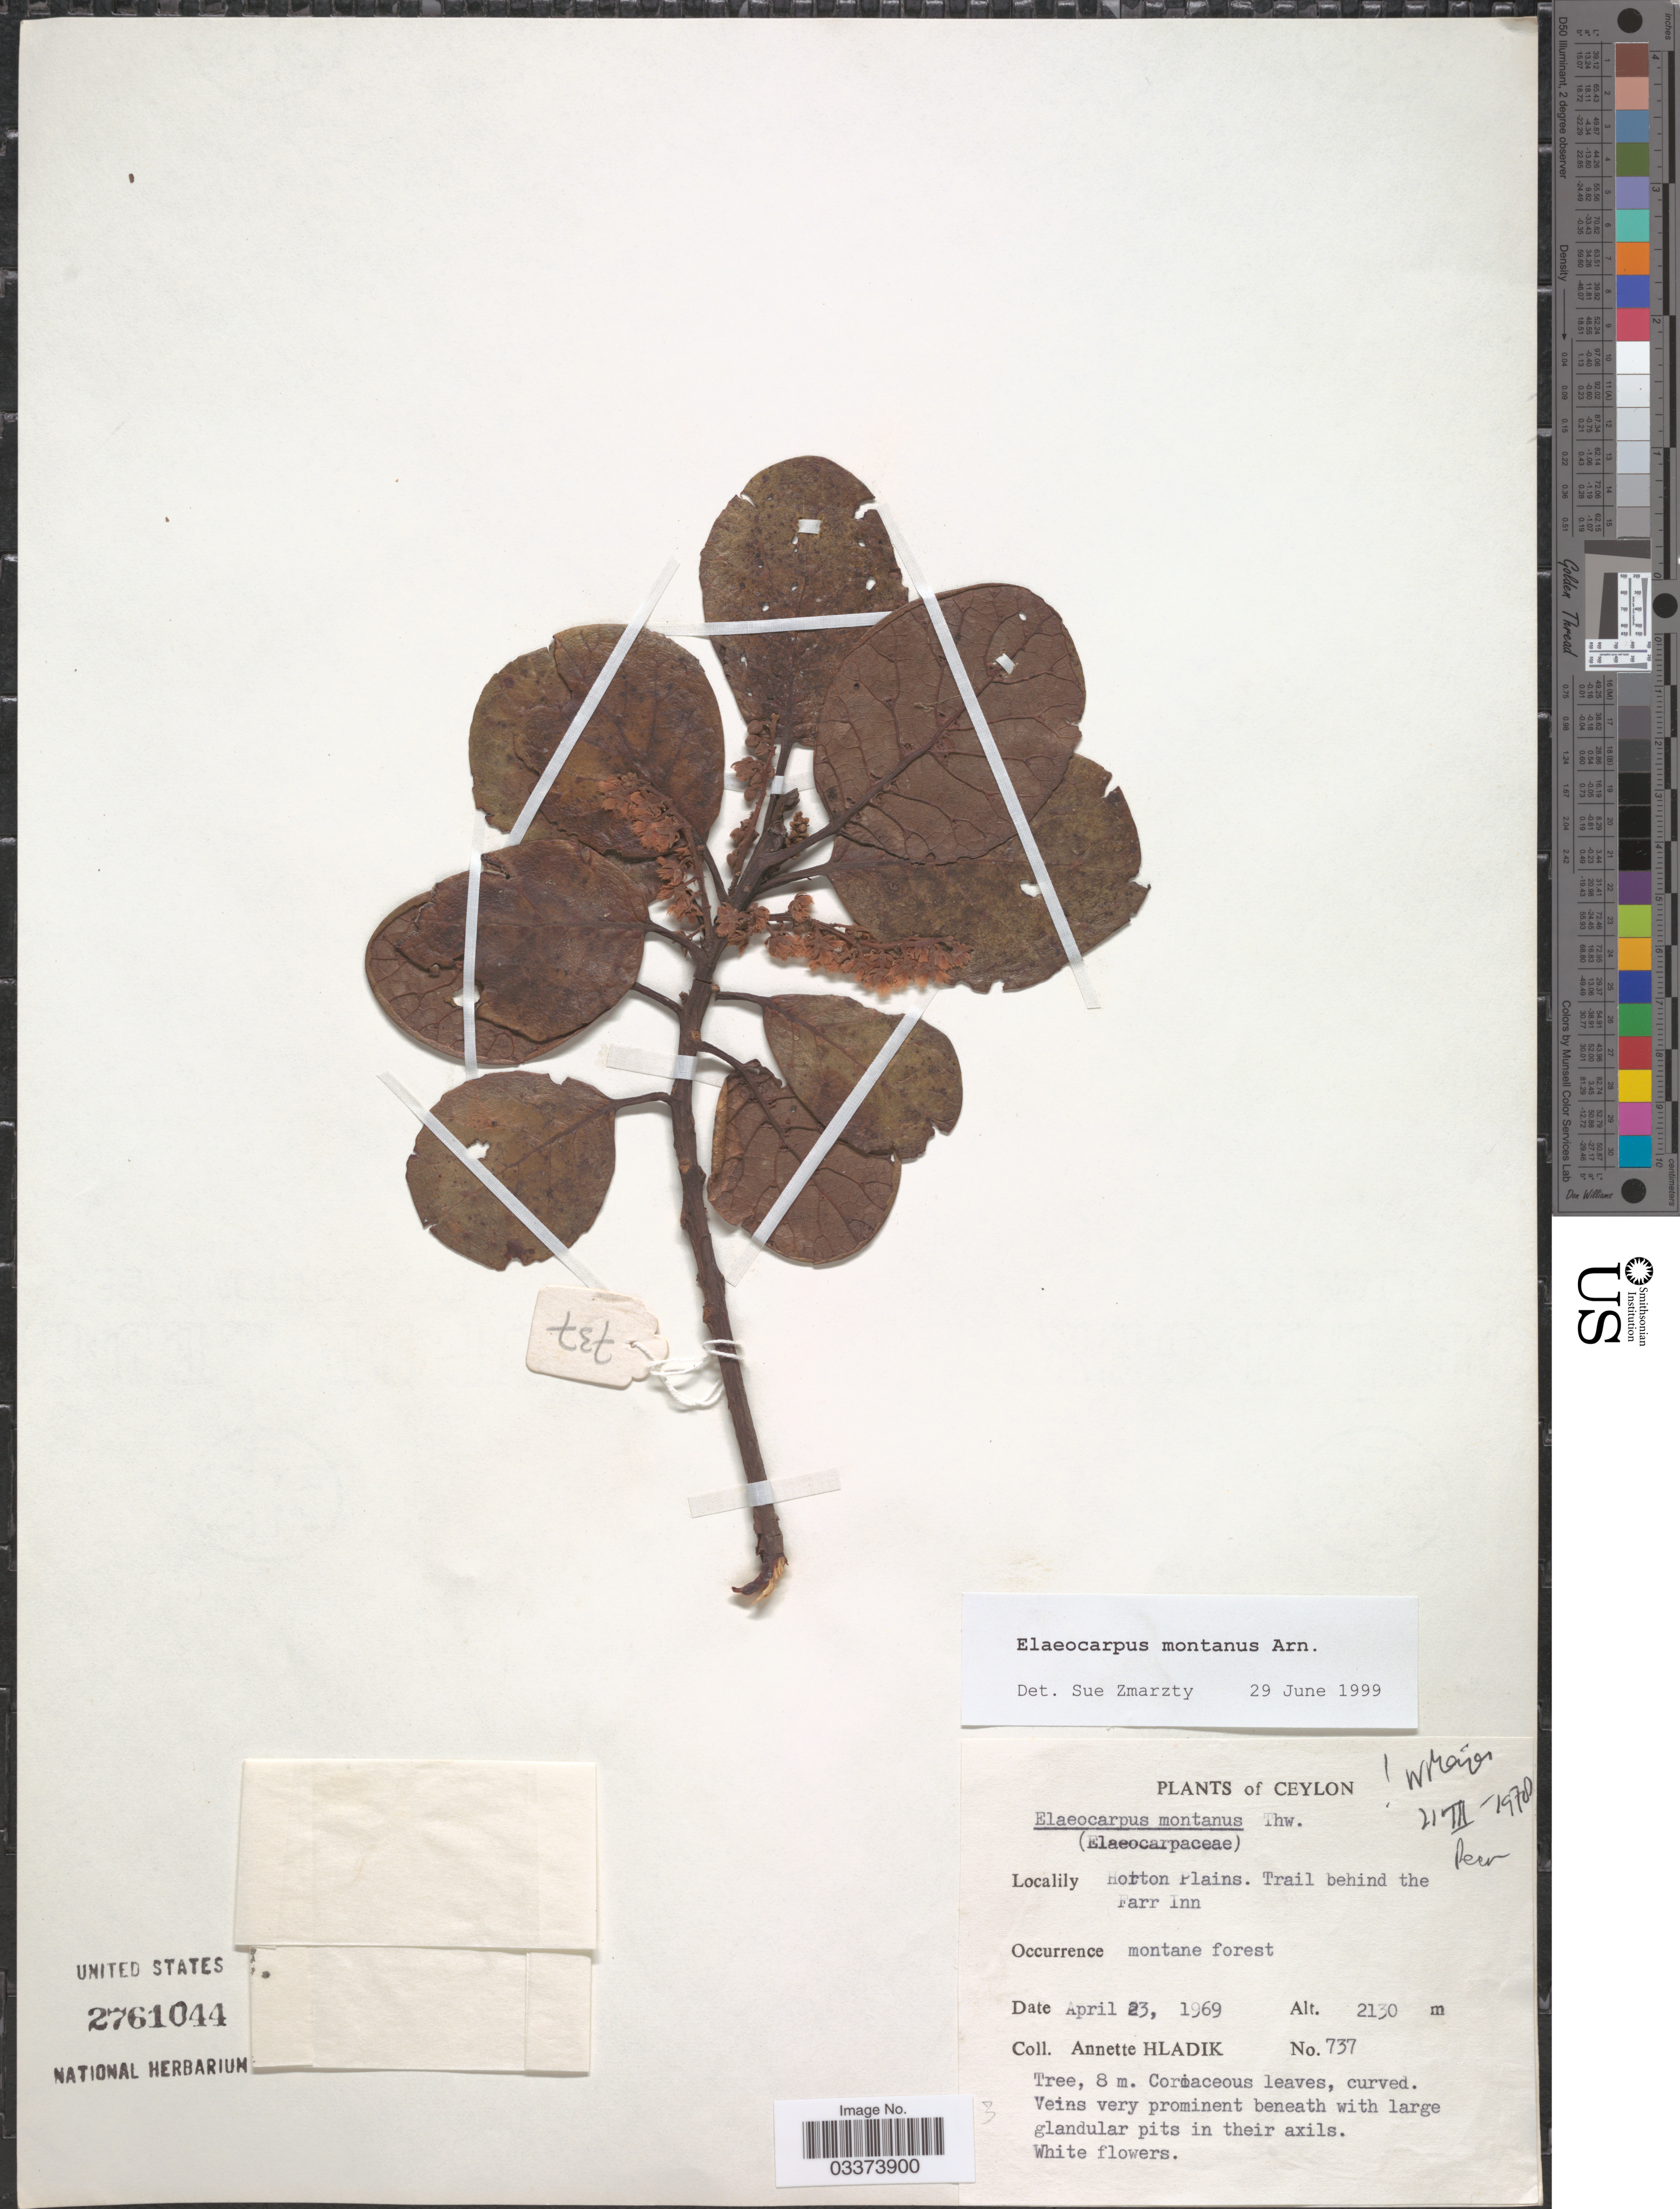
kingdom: Plantae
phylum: Tracheophyta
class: Magnoliopsida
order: Oxalidales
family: Elaeocarpaceae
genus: Elaeocarpus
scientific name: Elaeocarpus montanus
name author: Thwaites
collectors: A. Hladik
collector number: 737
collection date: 1969-04-23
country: Sri Lanka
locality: Ceylon. Horton Plains. Trail behind the Farr Inn.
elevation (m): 2130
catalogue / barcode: US 2761044